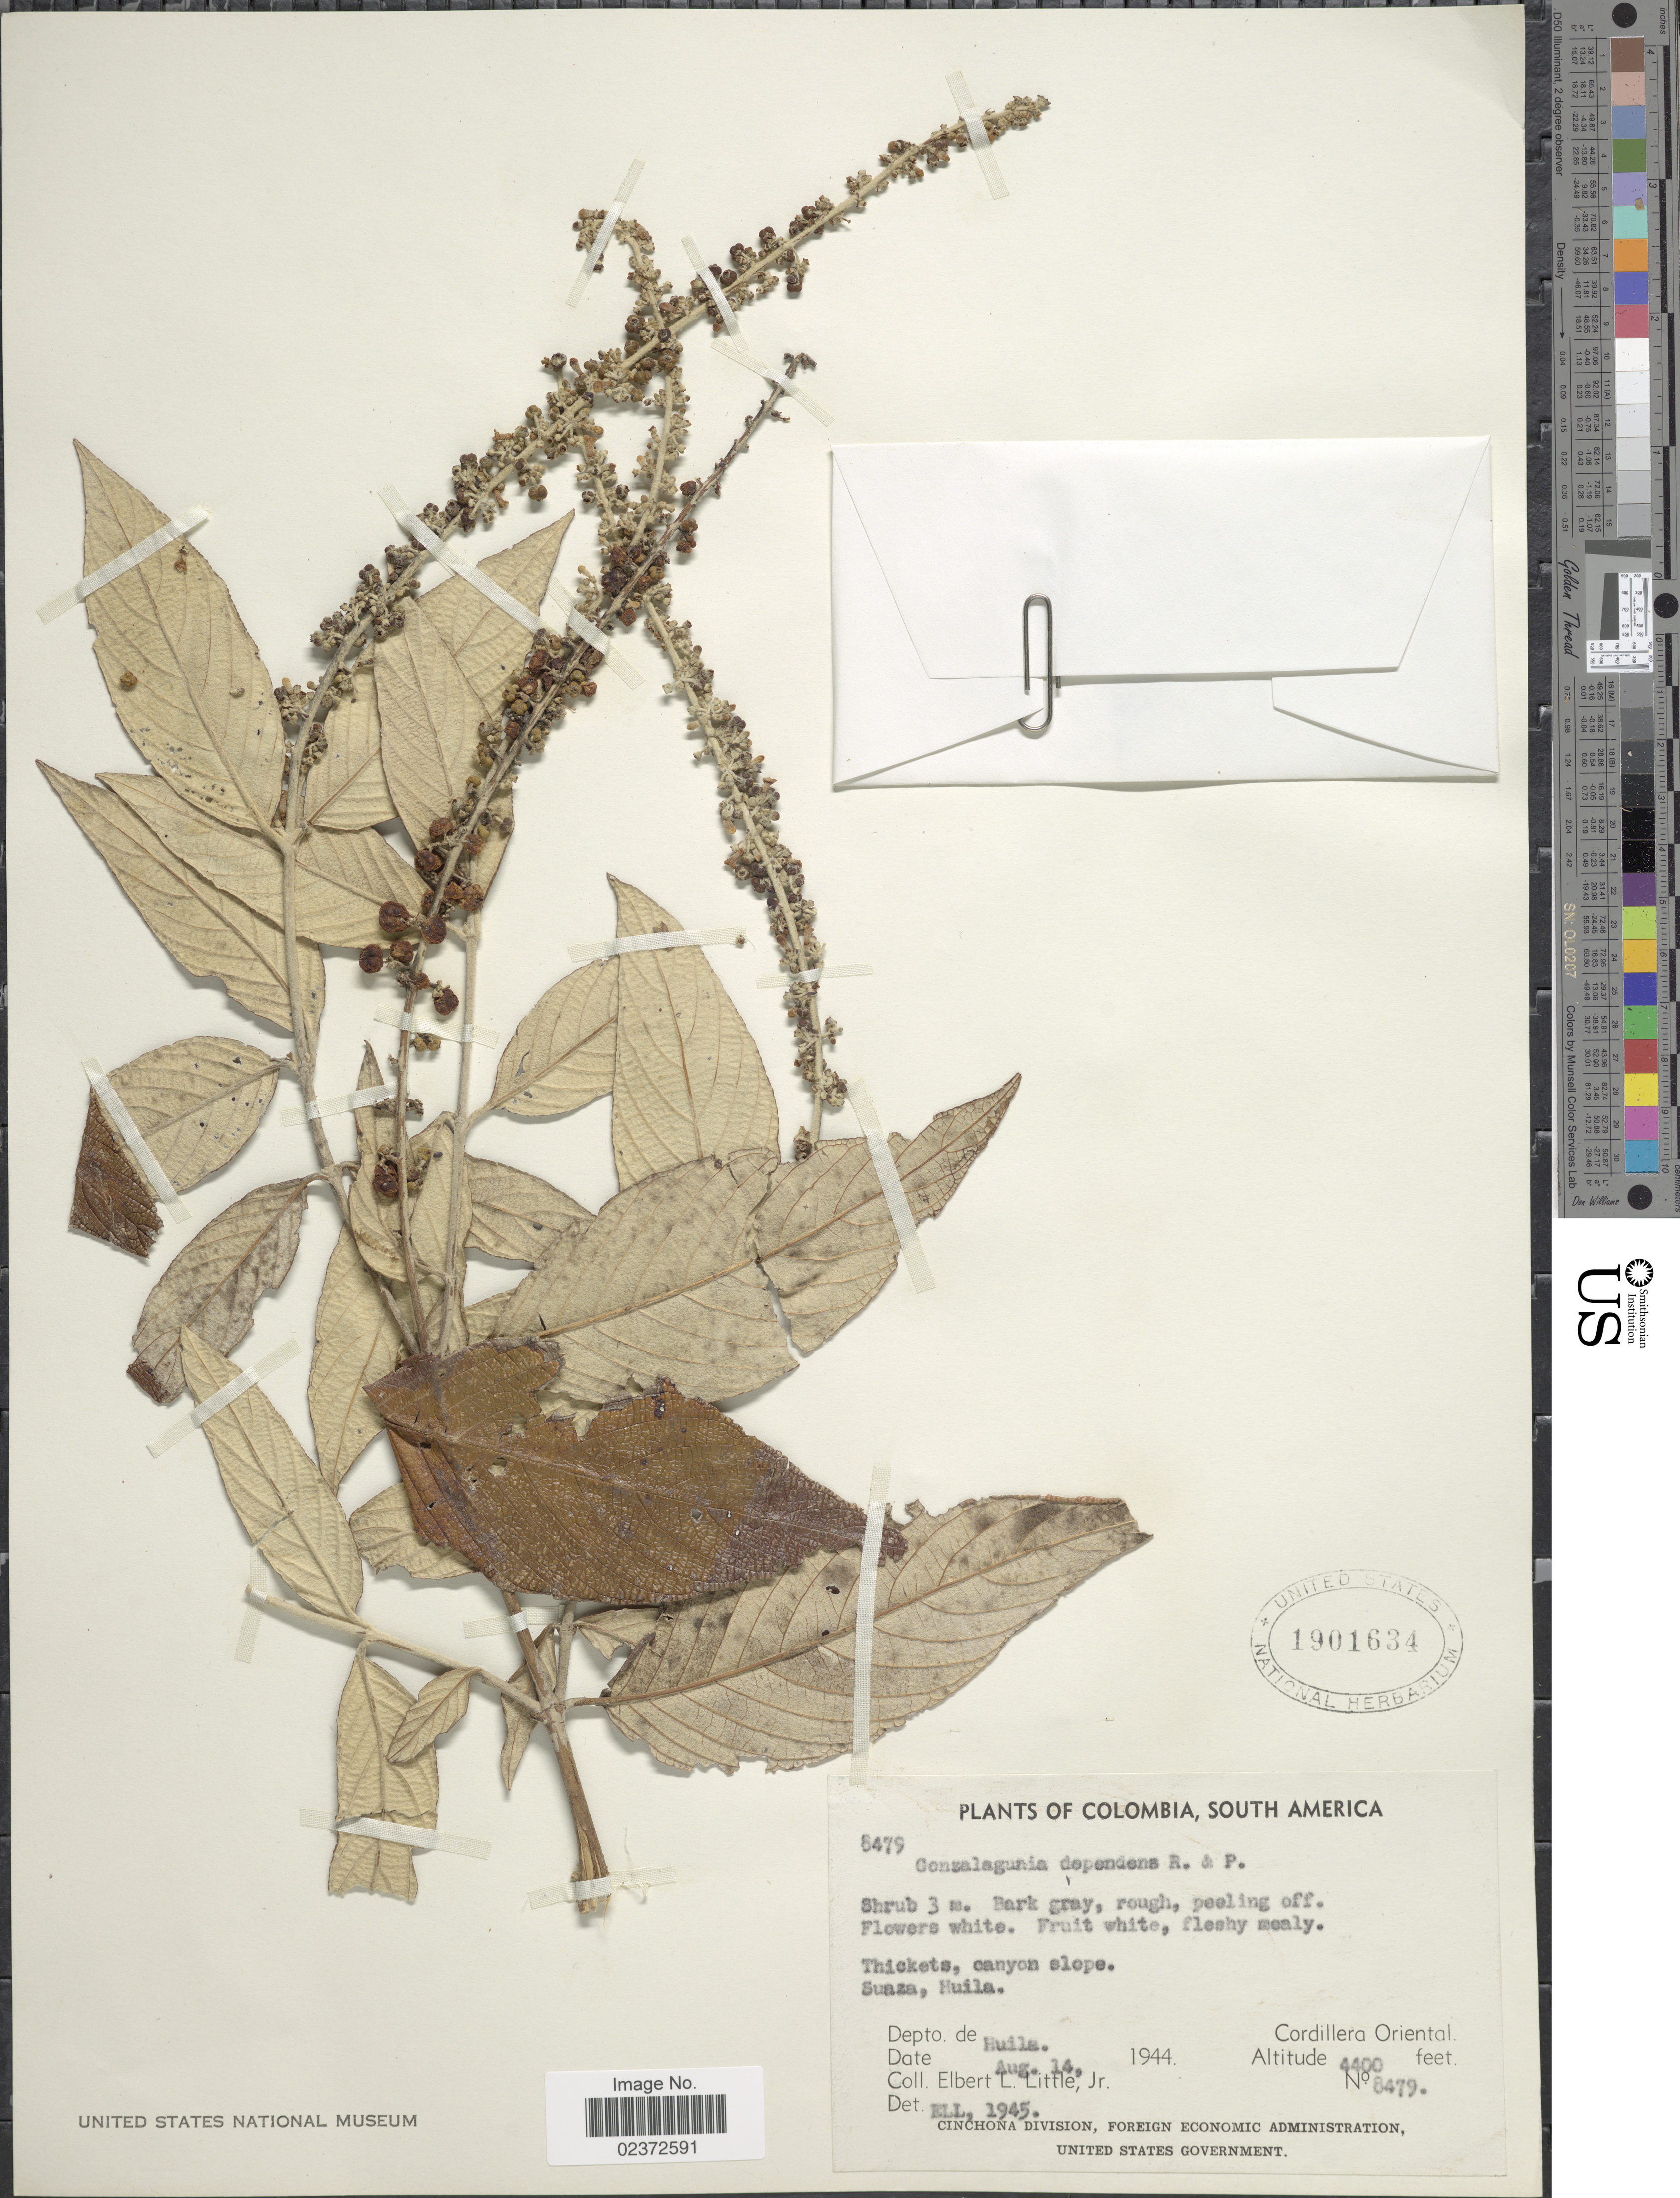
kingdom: Plantae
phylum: Tracheophyta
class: Magnoliopsida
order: Gentianales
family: Rubiaceae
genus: Gonzalagunia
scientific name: Gonzalagunia dependens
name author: Ruiz & Pav.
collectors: E. L. Little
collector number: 8479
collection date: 1944-08-14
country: Colombia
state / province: Huila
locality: Suaza, Huila. Depto. de Huila. Cordillera Oriental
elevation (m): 1341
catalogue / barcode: US 1901634